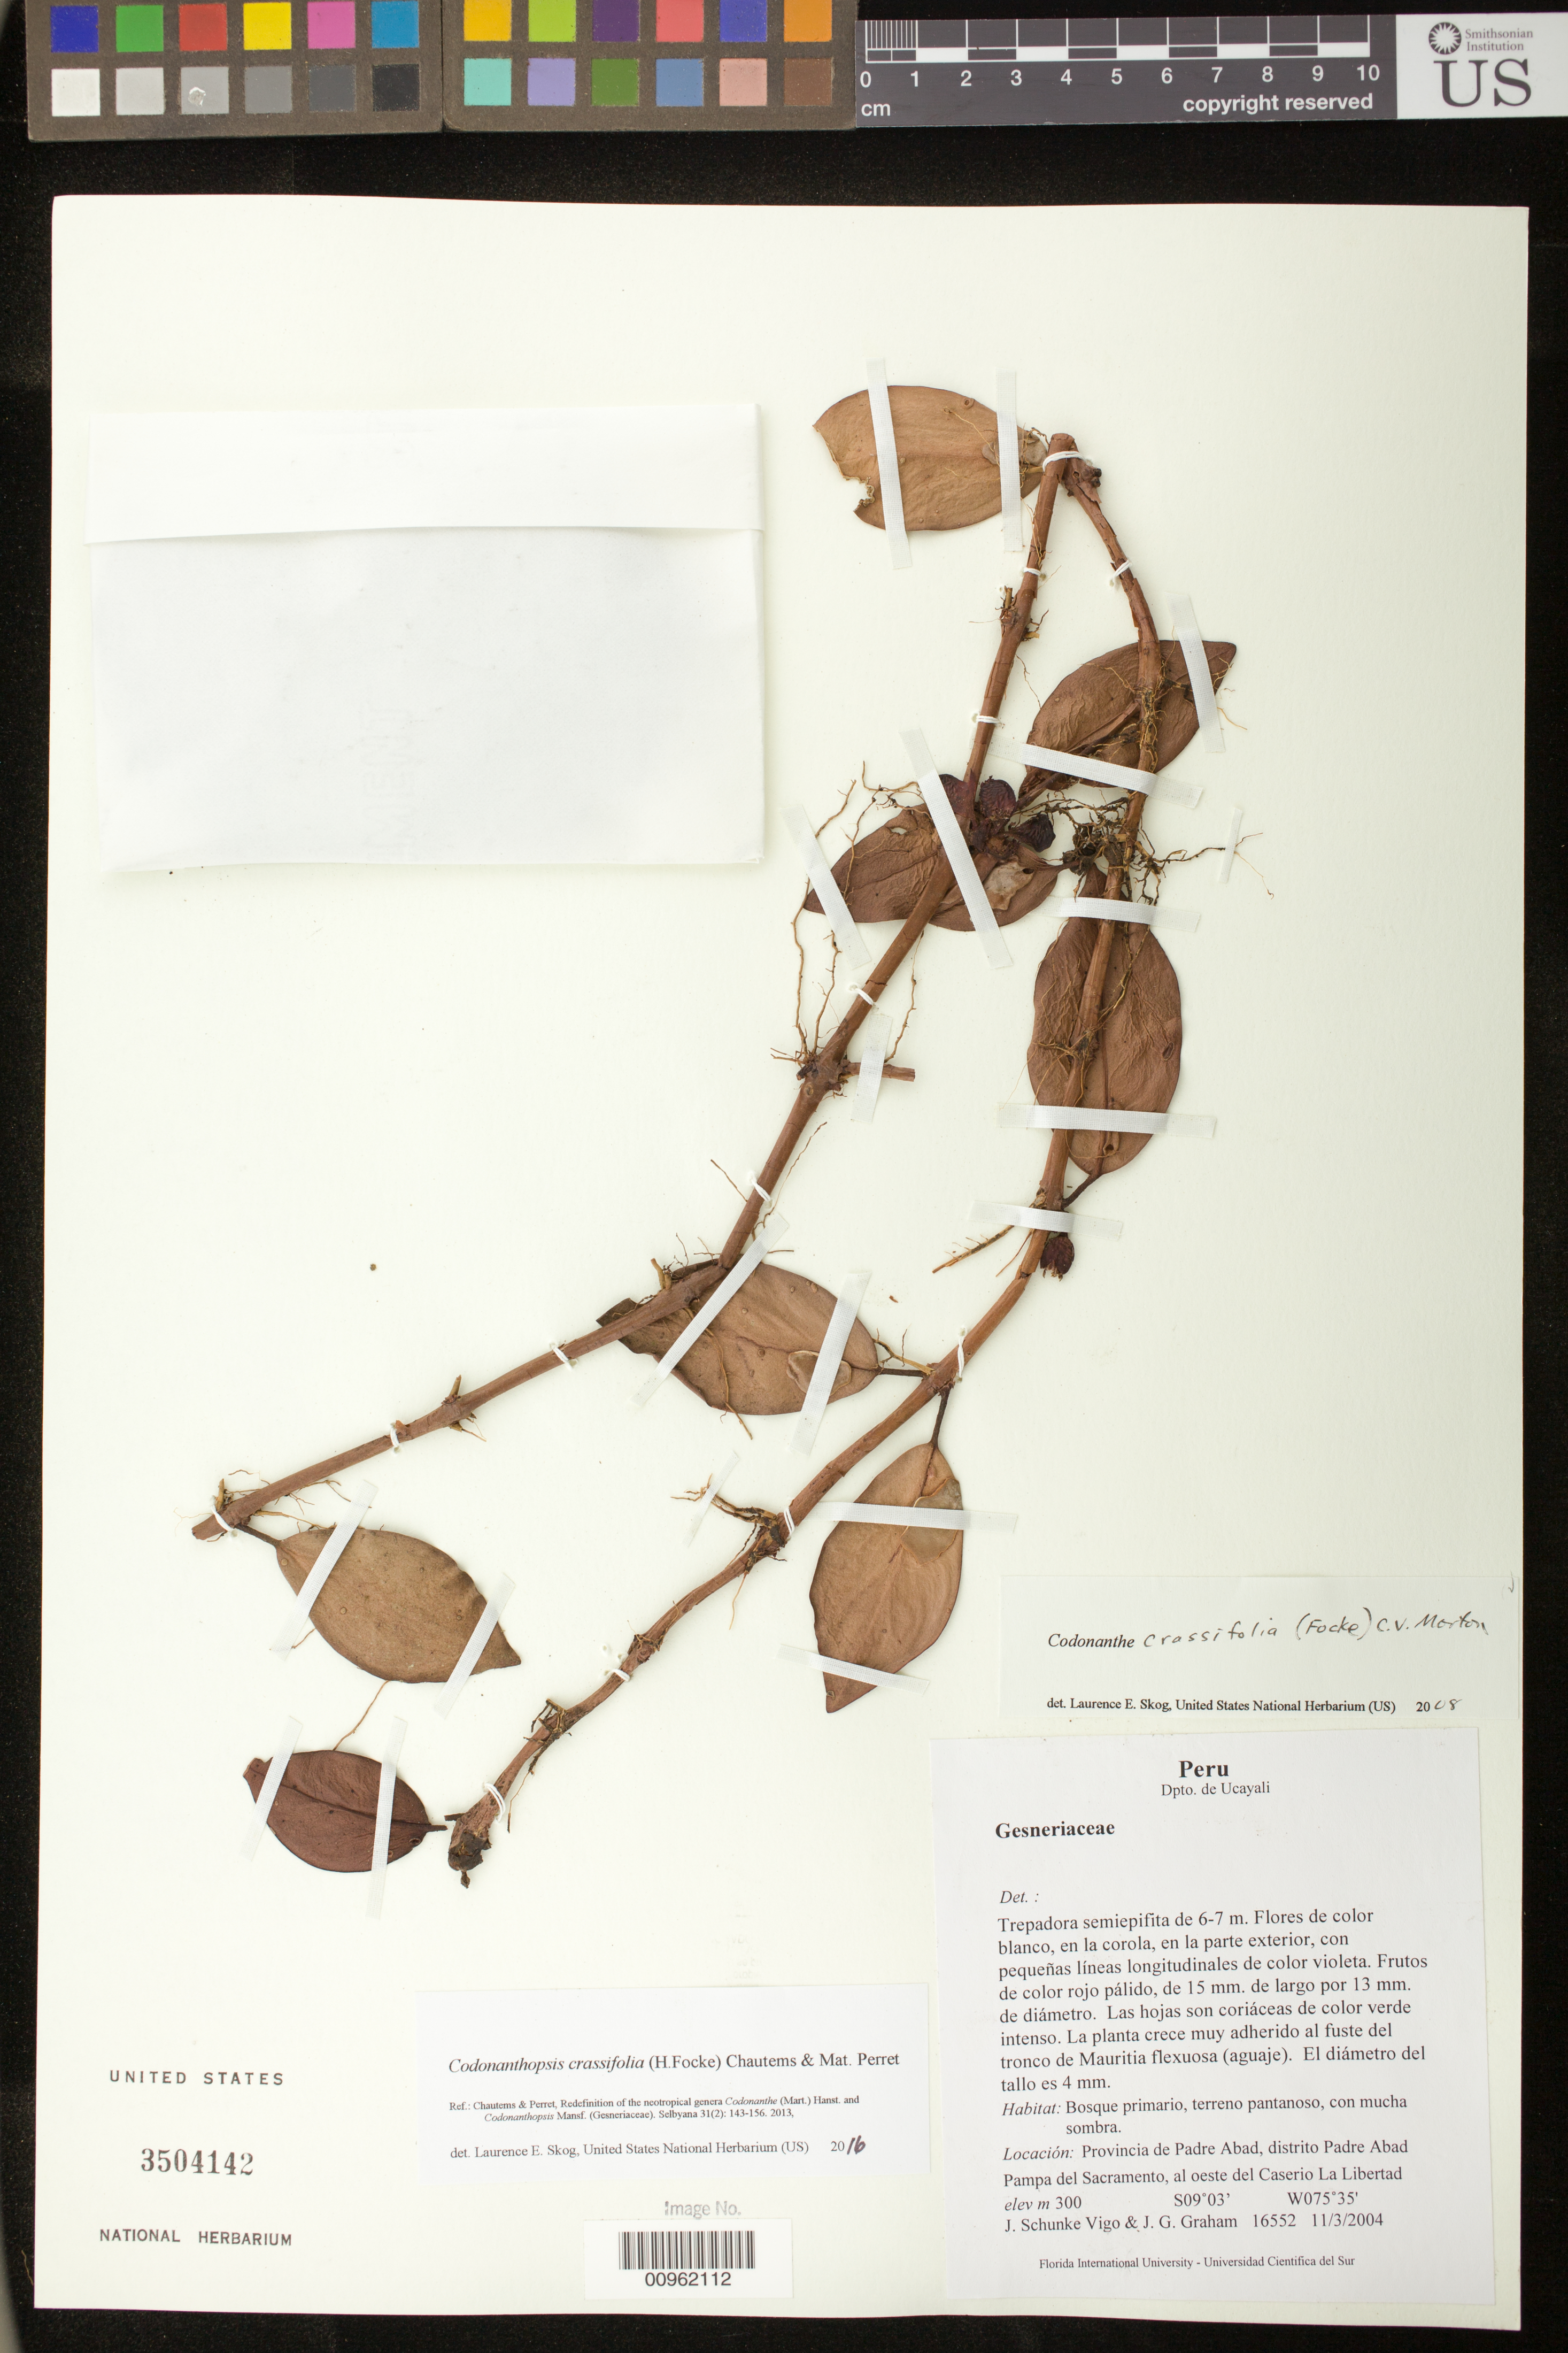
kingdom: Plantae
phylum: Tracheophyta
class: Magnoliopsida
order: Lamiales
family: Gesneriaceae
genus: Codonanthopsis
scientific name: Codonanthopsis crassifolia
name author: (H. Focke) Chautems & Mat.Perret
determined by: Skog, Laurence E.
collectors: J. Schunke Vigo & J. G. Graham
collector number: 16552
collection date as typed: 03 Nov 2004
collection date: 2004-11-03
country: Peru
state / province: Ucayali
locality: Provincia de Padre Abad, distrito Padre Abad, Pampa del Sacramento, al oeste del Caserio La Libertad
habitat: Bosque primario, terreno pantanoso, con mucha sombra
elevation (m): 300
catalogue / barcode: US 3504142